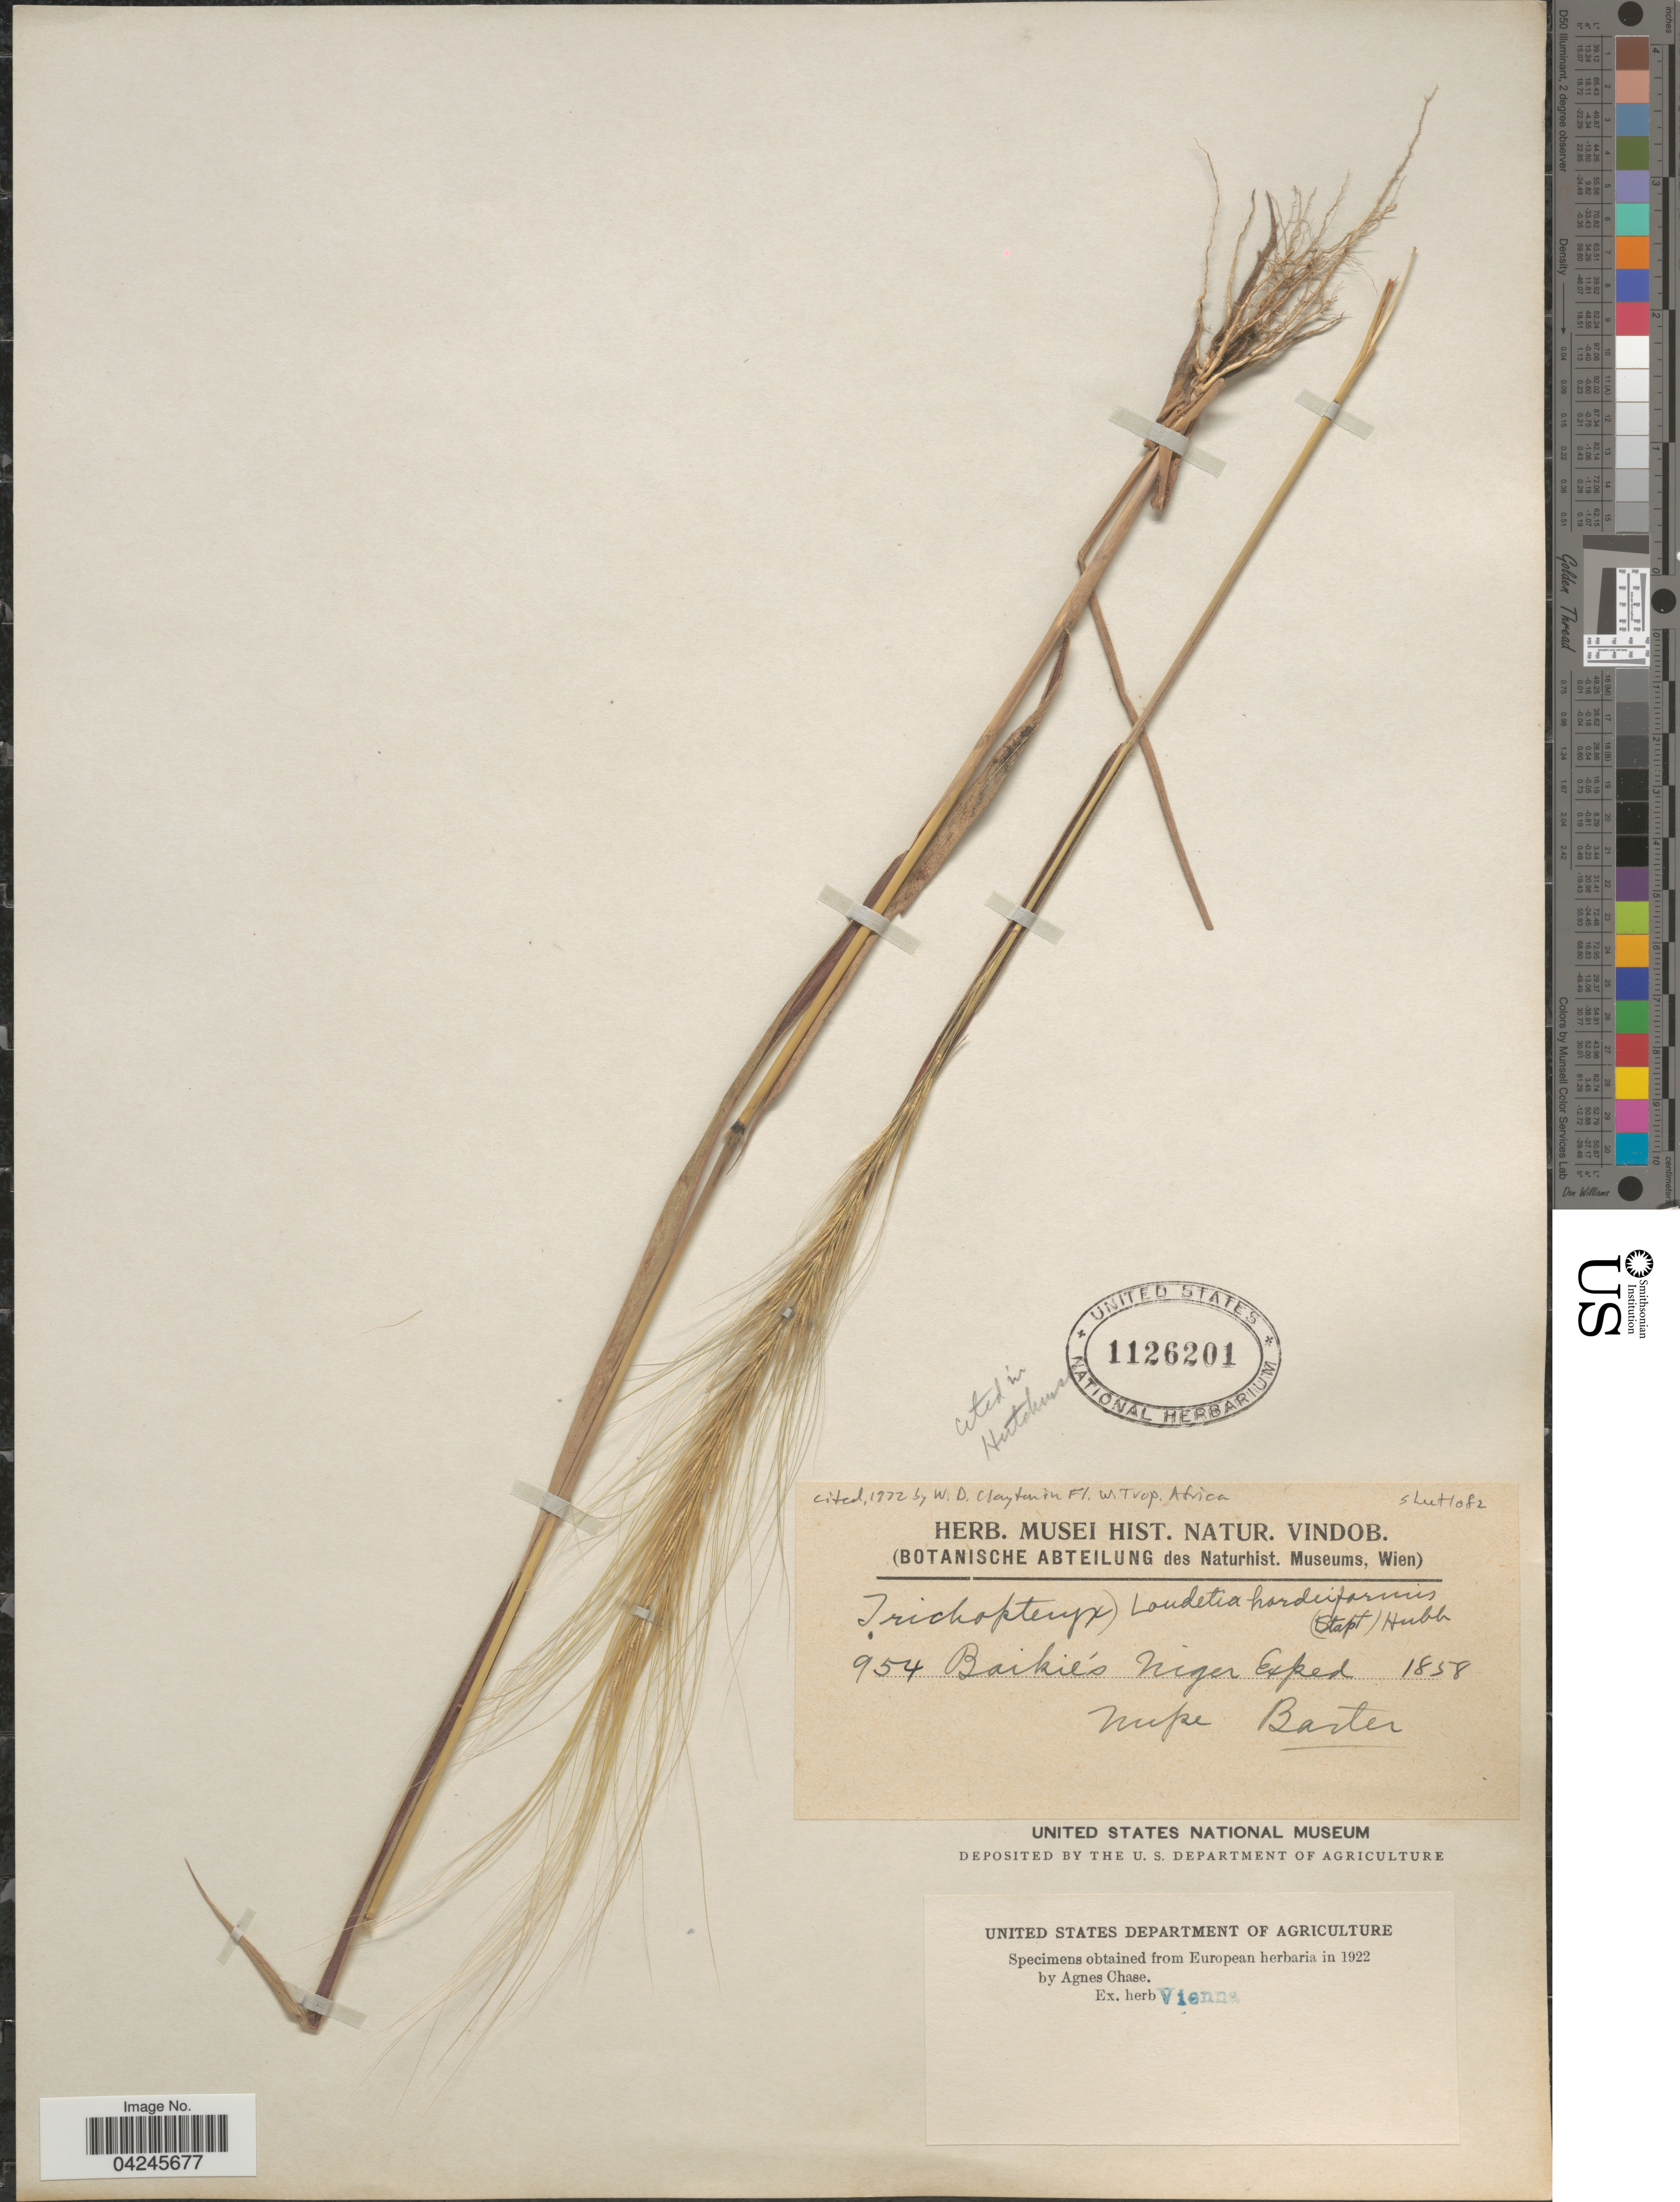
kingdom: Plantae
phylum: Tracheophyta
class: Liliopsida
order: Poales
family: Poaceae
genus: Loudetia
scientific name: Loudetia hordeiformis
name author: (Stapf) C. E. Hubb.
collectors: -. Barter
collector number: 954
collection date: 1858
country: Niger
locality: Baikie's Niger Exped 1858.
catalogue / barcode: US 1126201